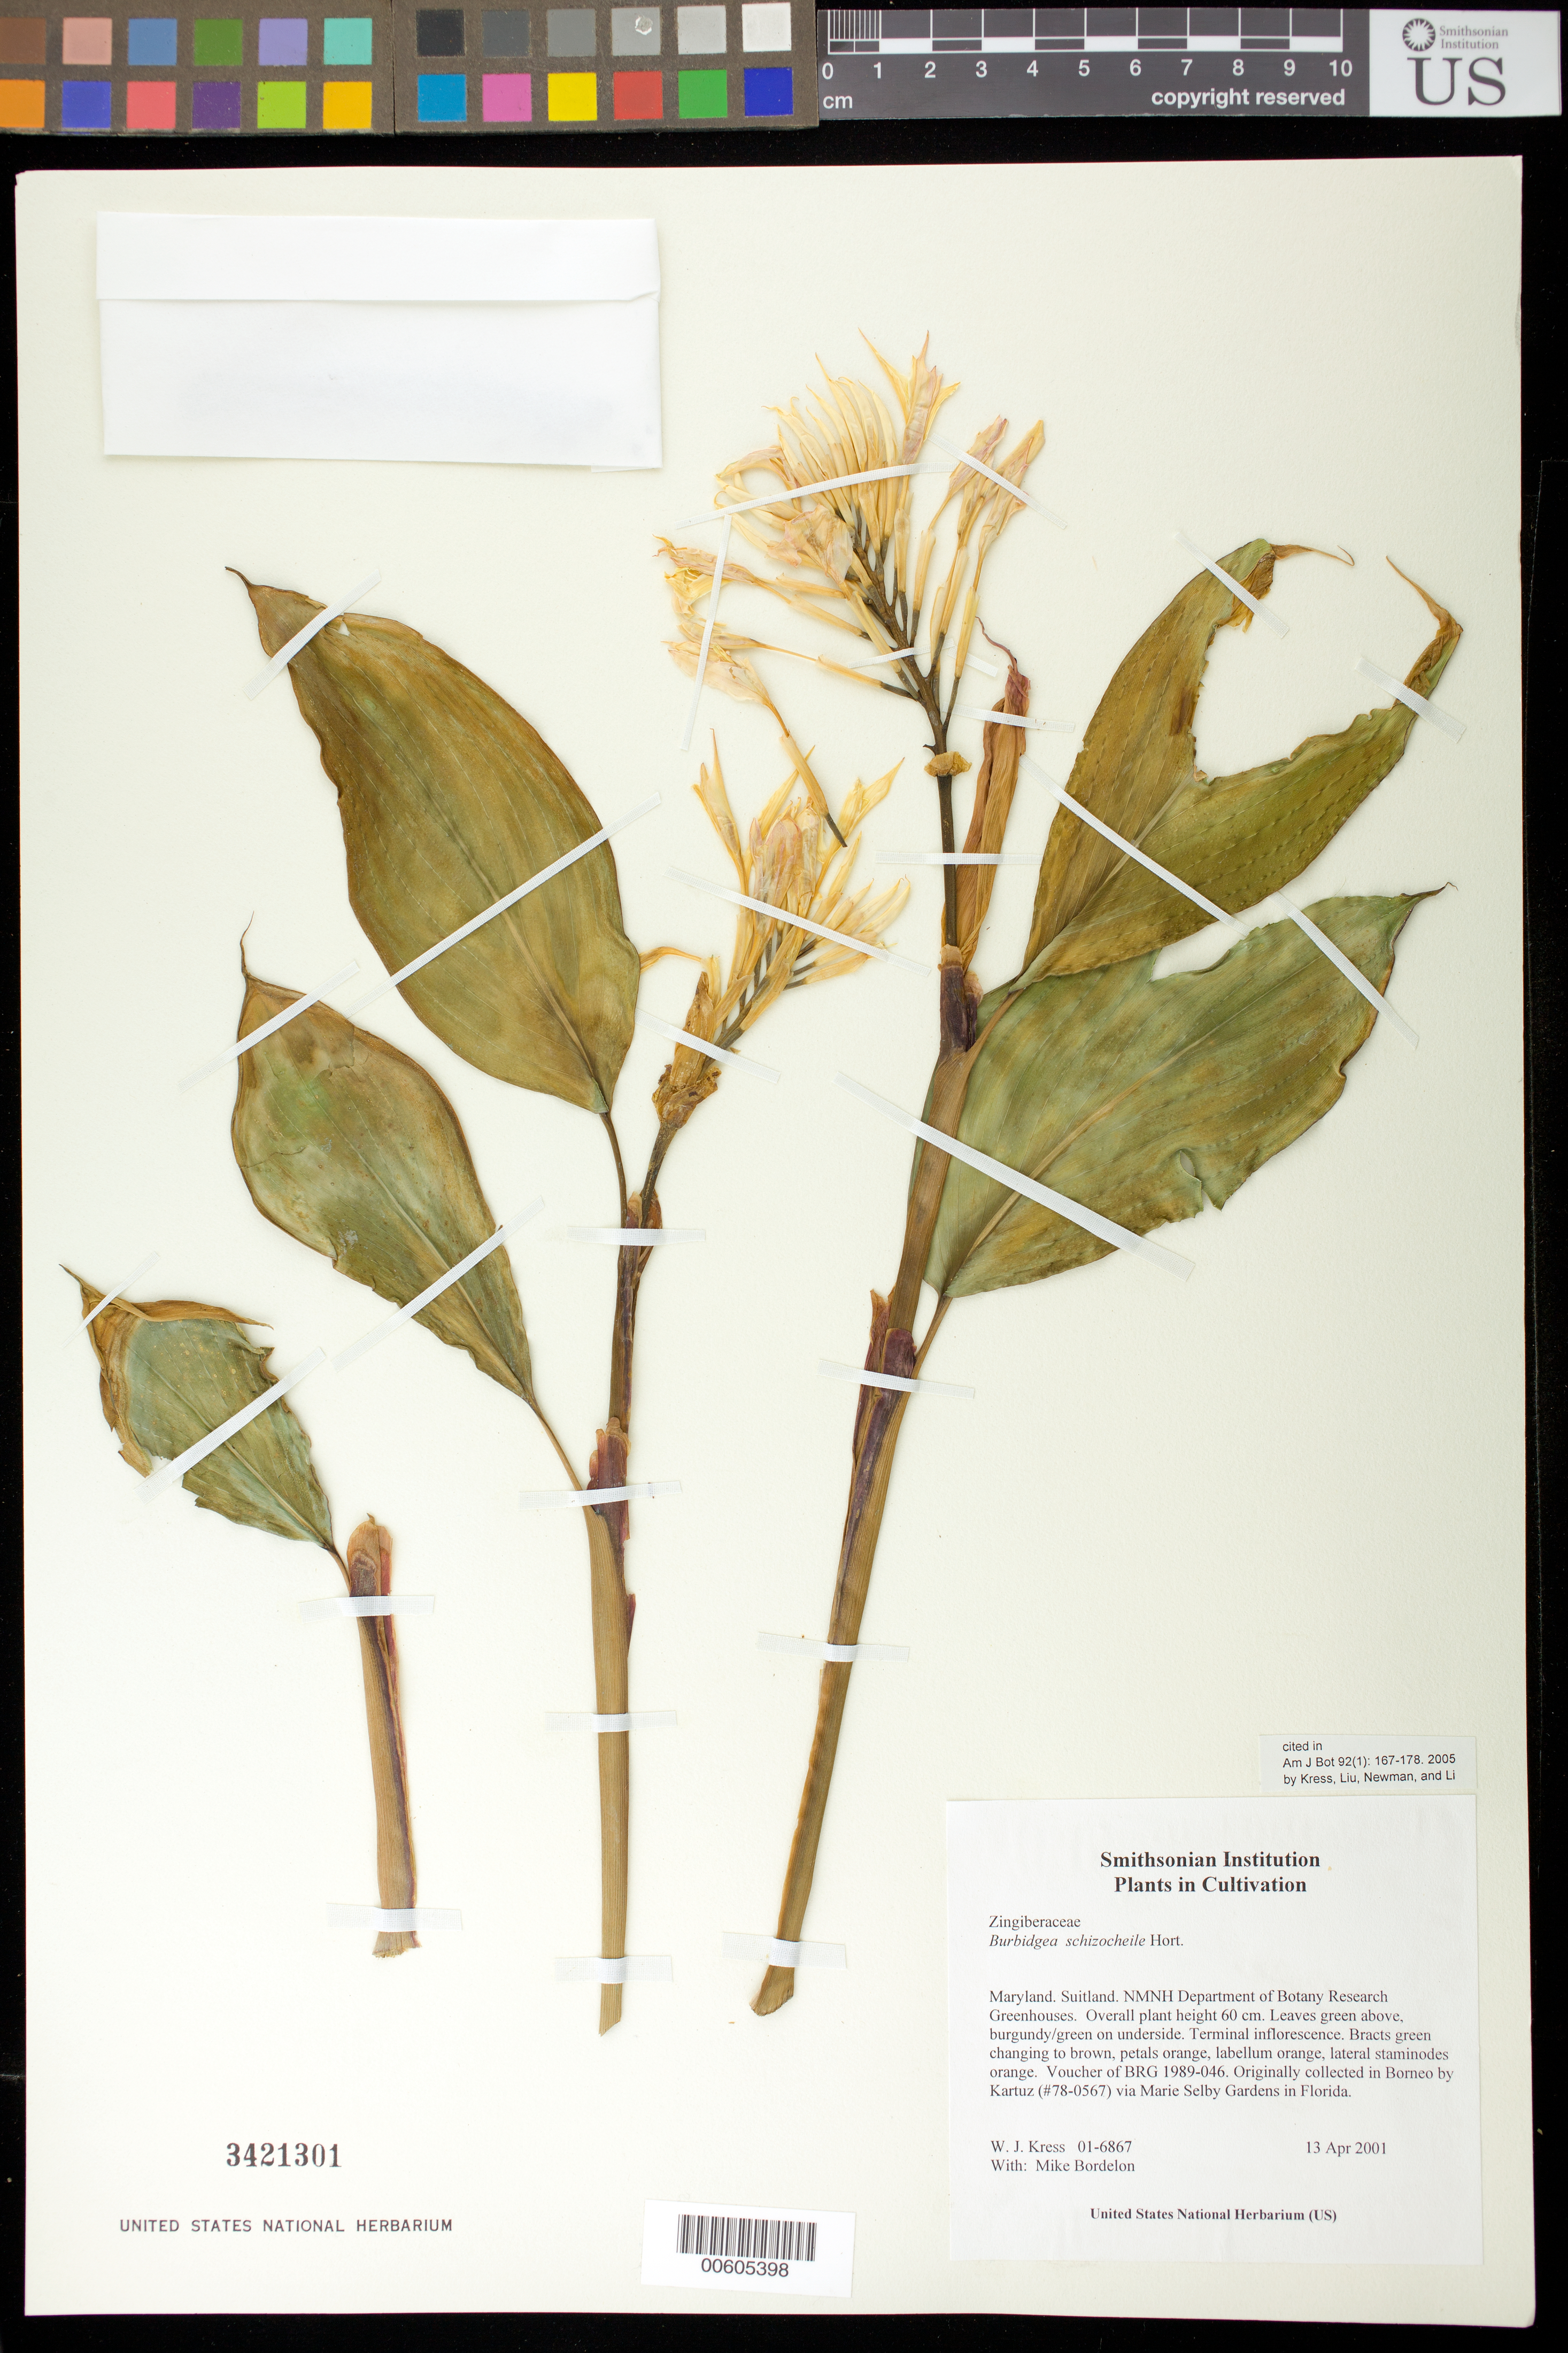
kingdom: Plantae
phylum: Tracheophyta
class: Liliopsida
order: Zingiberales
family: Zingiberaceae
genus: Burbidgea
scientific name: Burbidgea schizocheila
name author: Hackett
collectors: W. J. Kress & M. Bordelon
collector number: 01-6867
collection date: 2001-04-13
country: United States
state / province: Maryland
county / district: Prince George's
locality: NMNH Botany Research Greenhouses. Suitland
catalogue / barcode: US 3421301